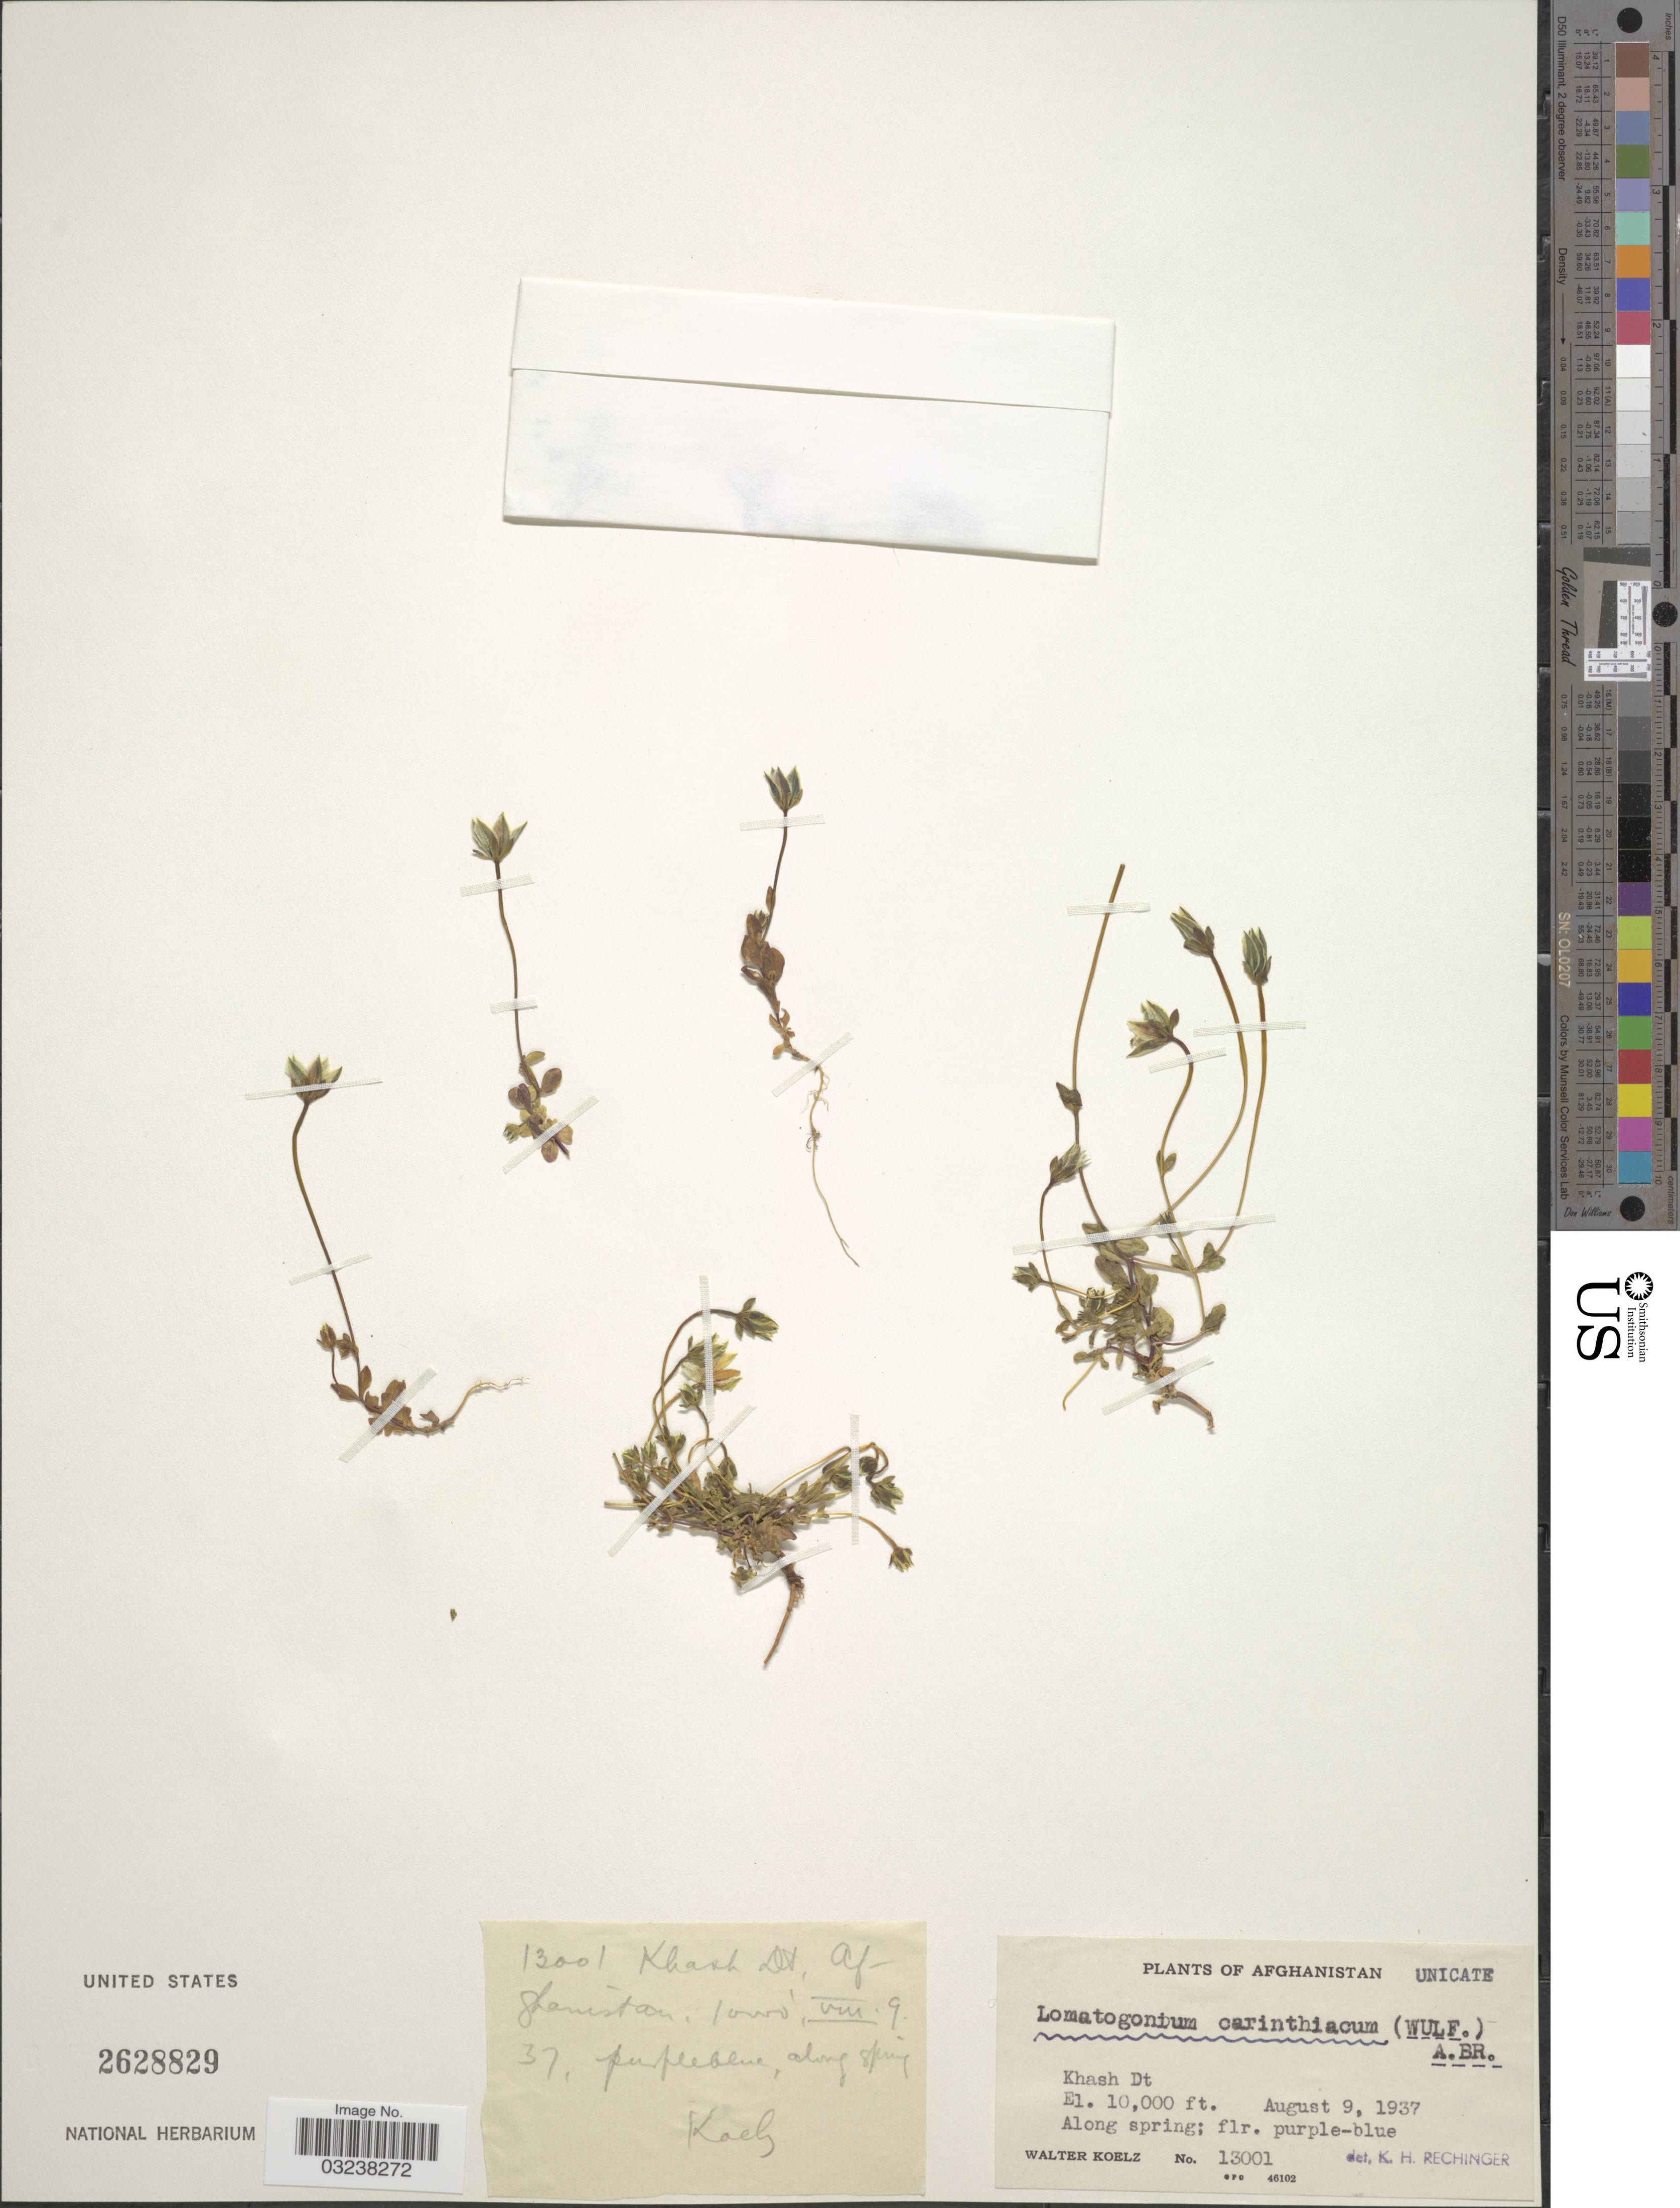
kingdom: Plantae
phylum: Tracheophyta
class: Magnoliopsida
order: Gentianales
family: Gentianaceae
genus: Lomatogonium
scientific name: Lomatogonium carinthiacum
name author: (Wulfen) A. Braun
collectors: W. N. Koelz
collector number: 13001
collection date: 1937-08-09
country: Afghanistan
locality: Khash Dt. Along spring.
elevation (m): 3048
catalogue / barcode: US 2628829